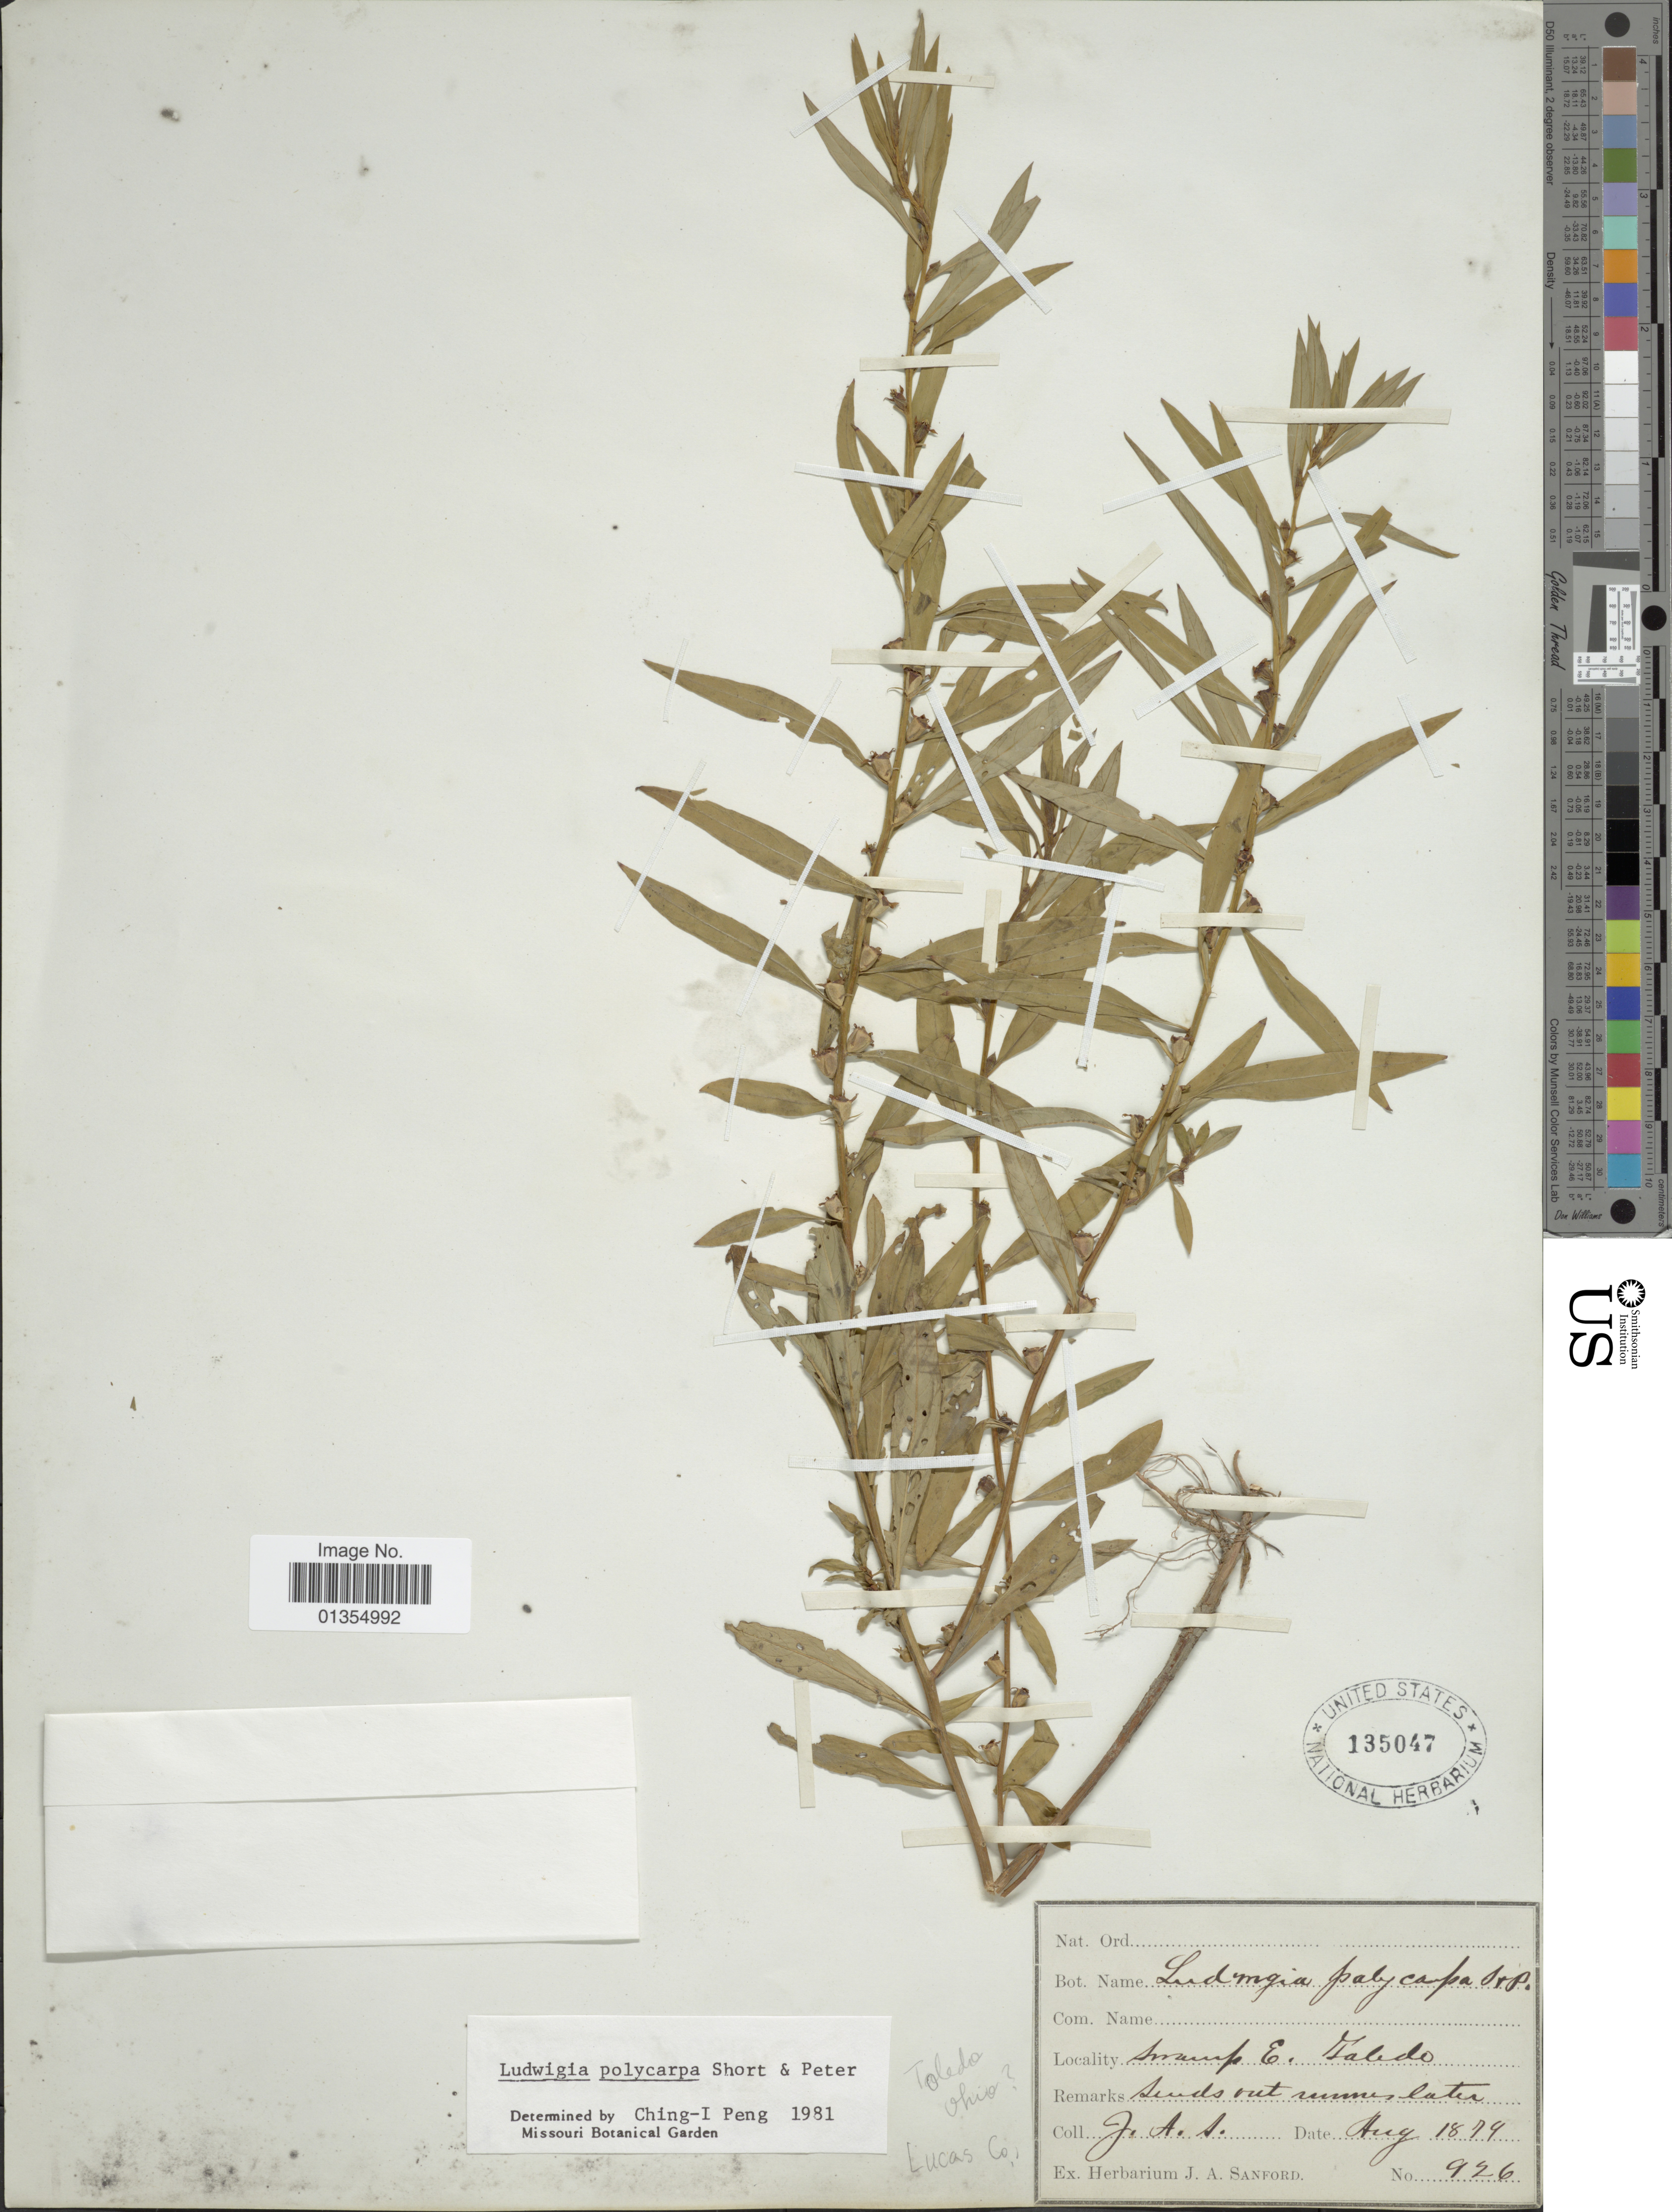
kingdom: Plantae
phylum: Tracheophyta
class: Magnoliopsida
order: Myrtales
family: Onagraceae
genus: Ludwigia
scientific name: Ludwigia polycarpa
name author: Short & R. Peter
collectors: J. Sanford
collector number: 926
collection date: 1879-08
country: United States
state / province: Ohio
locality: Swamp E. Toledo, Lucas Co.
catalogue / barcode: US 135047